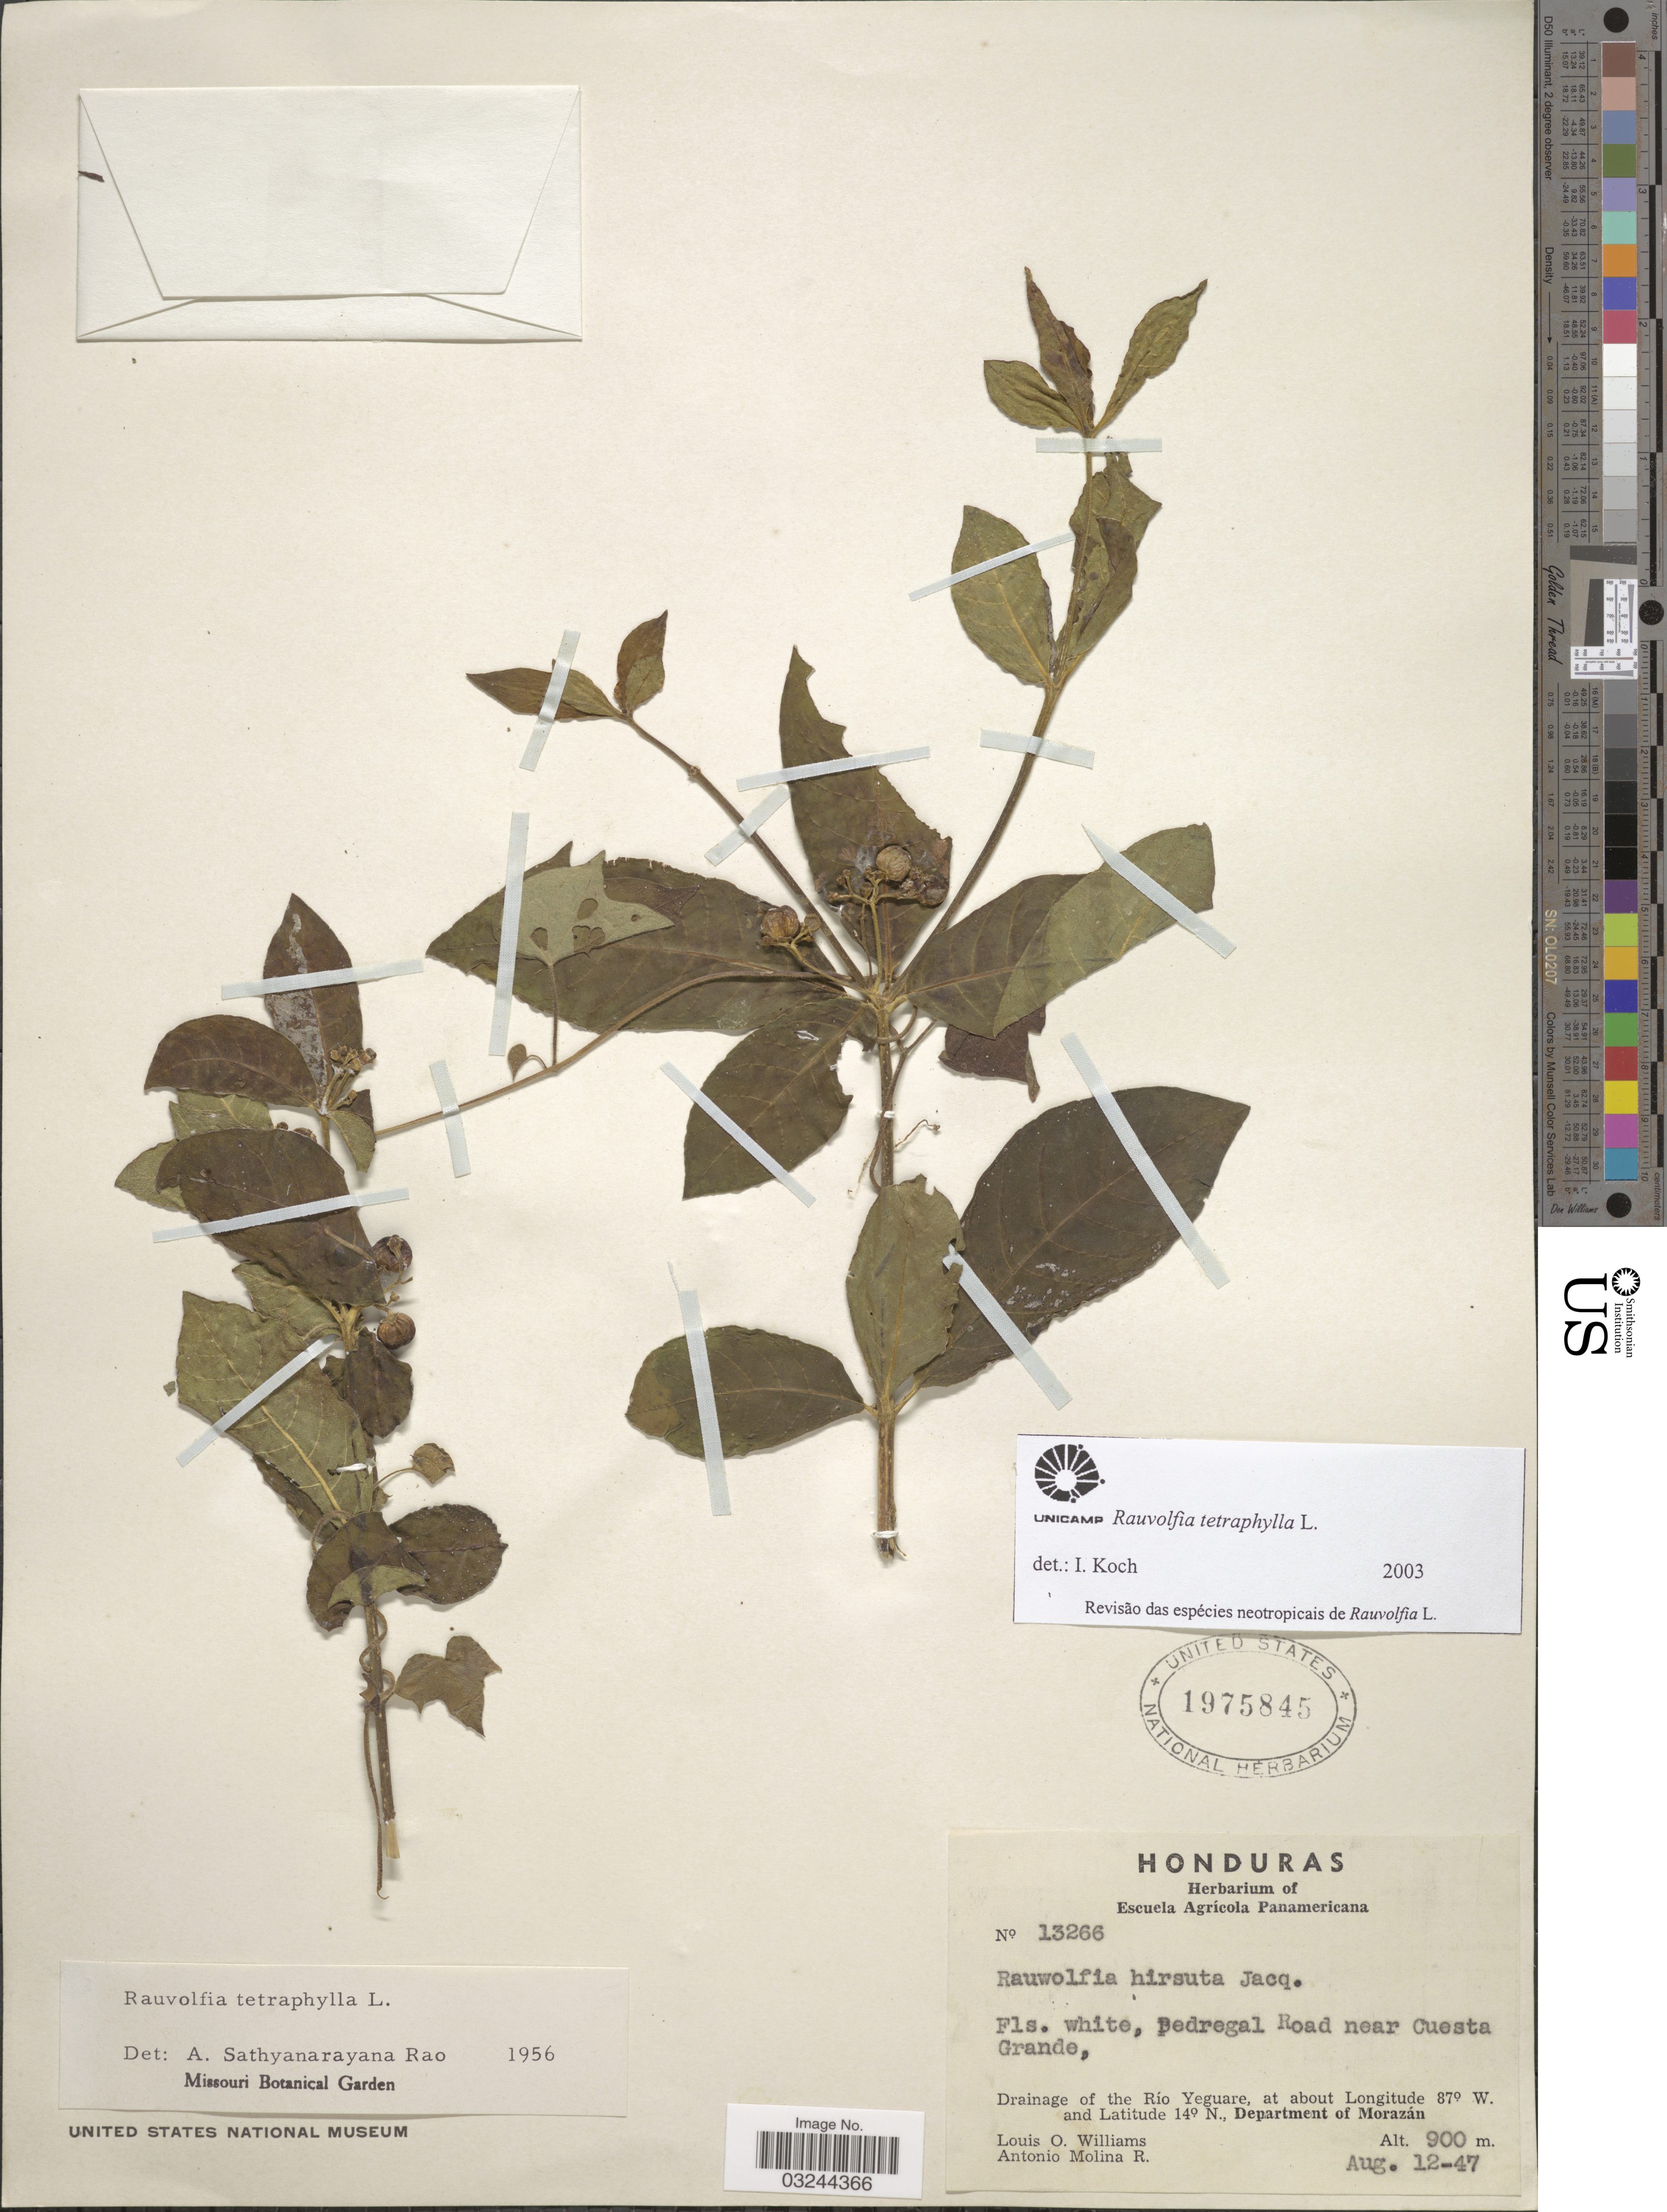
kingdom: Plantae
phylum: Tracheophyta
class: Magnoliopsida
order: Gentianales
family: Apocynaceae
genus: Rauvolfia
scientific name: Rauvolfia tetraphylla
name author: L.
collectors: L. O. Williams & A. Molina R.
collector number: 13266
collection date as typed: Transcribed d/m/y: 12/8/47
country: Honduras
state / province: Fco. Morazán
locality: Pedregal Road near Cuesta Grande, Drainage of the Río Yeguare, Department of Morazán.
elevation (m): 900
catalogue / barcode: US 1975845